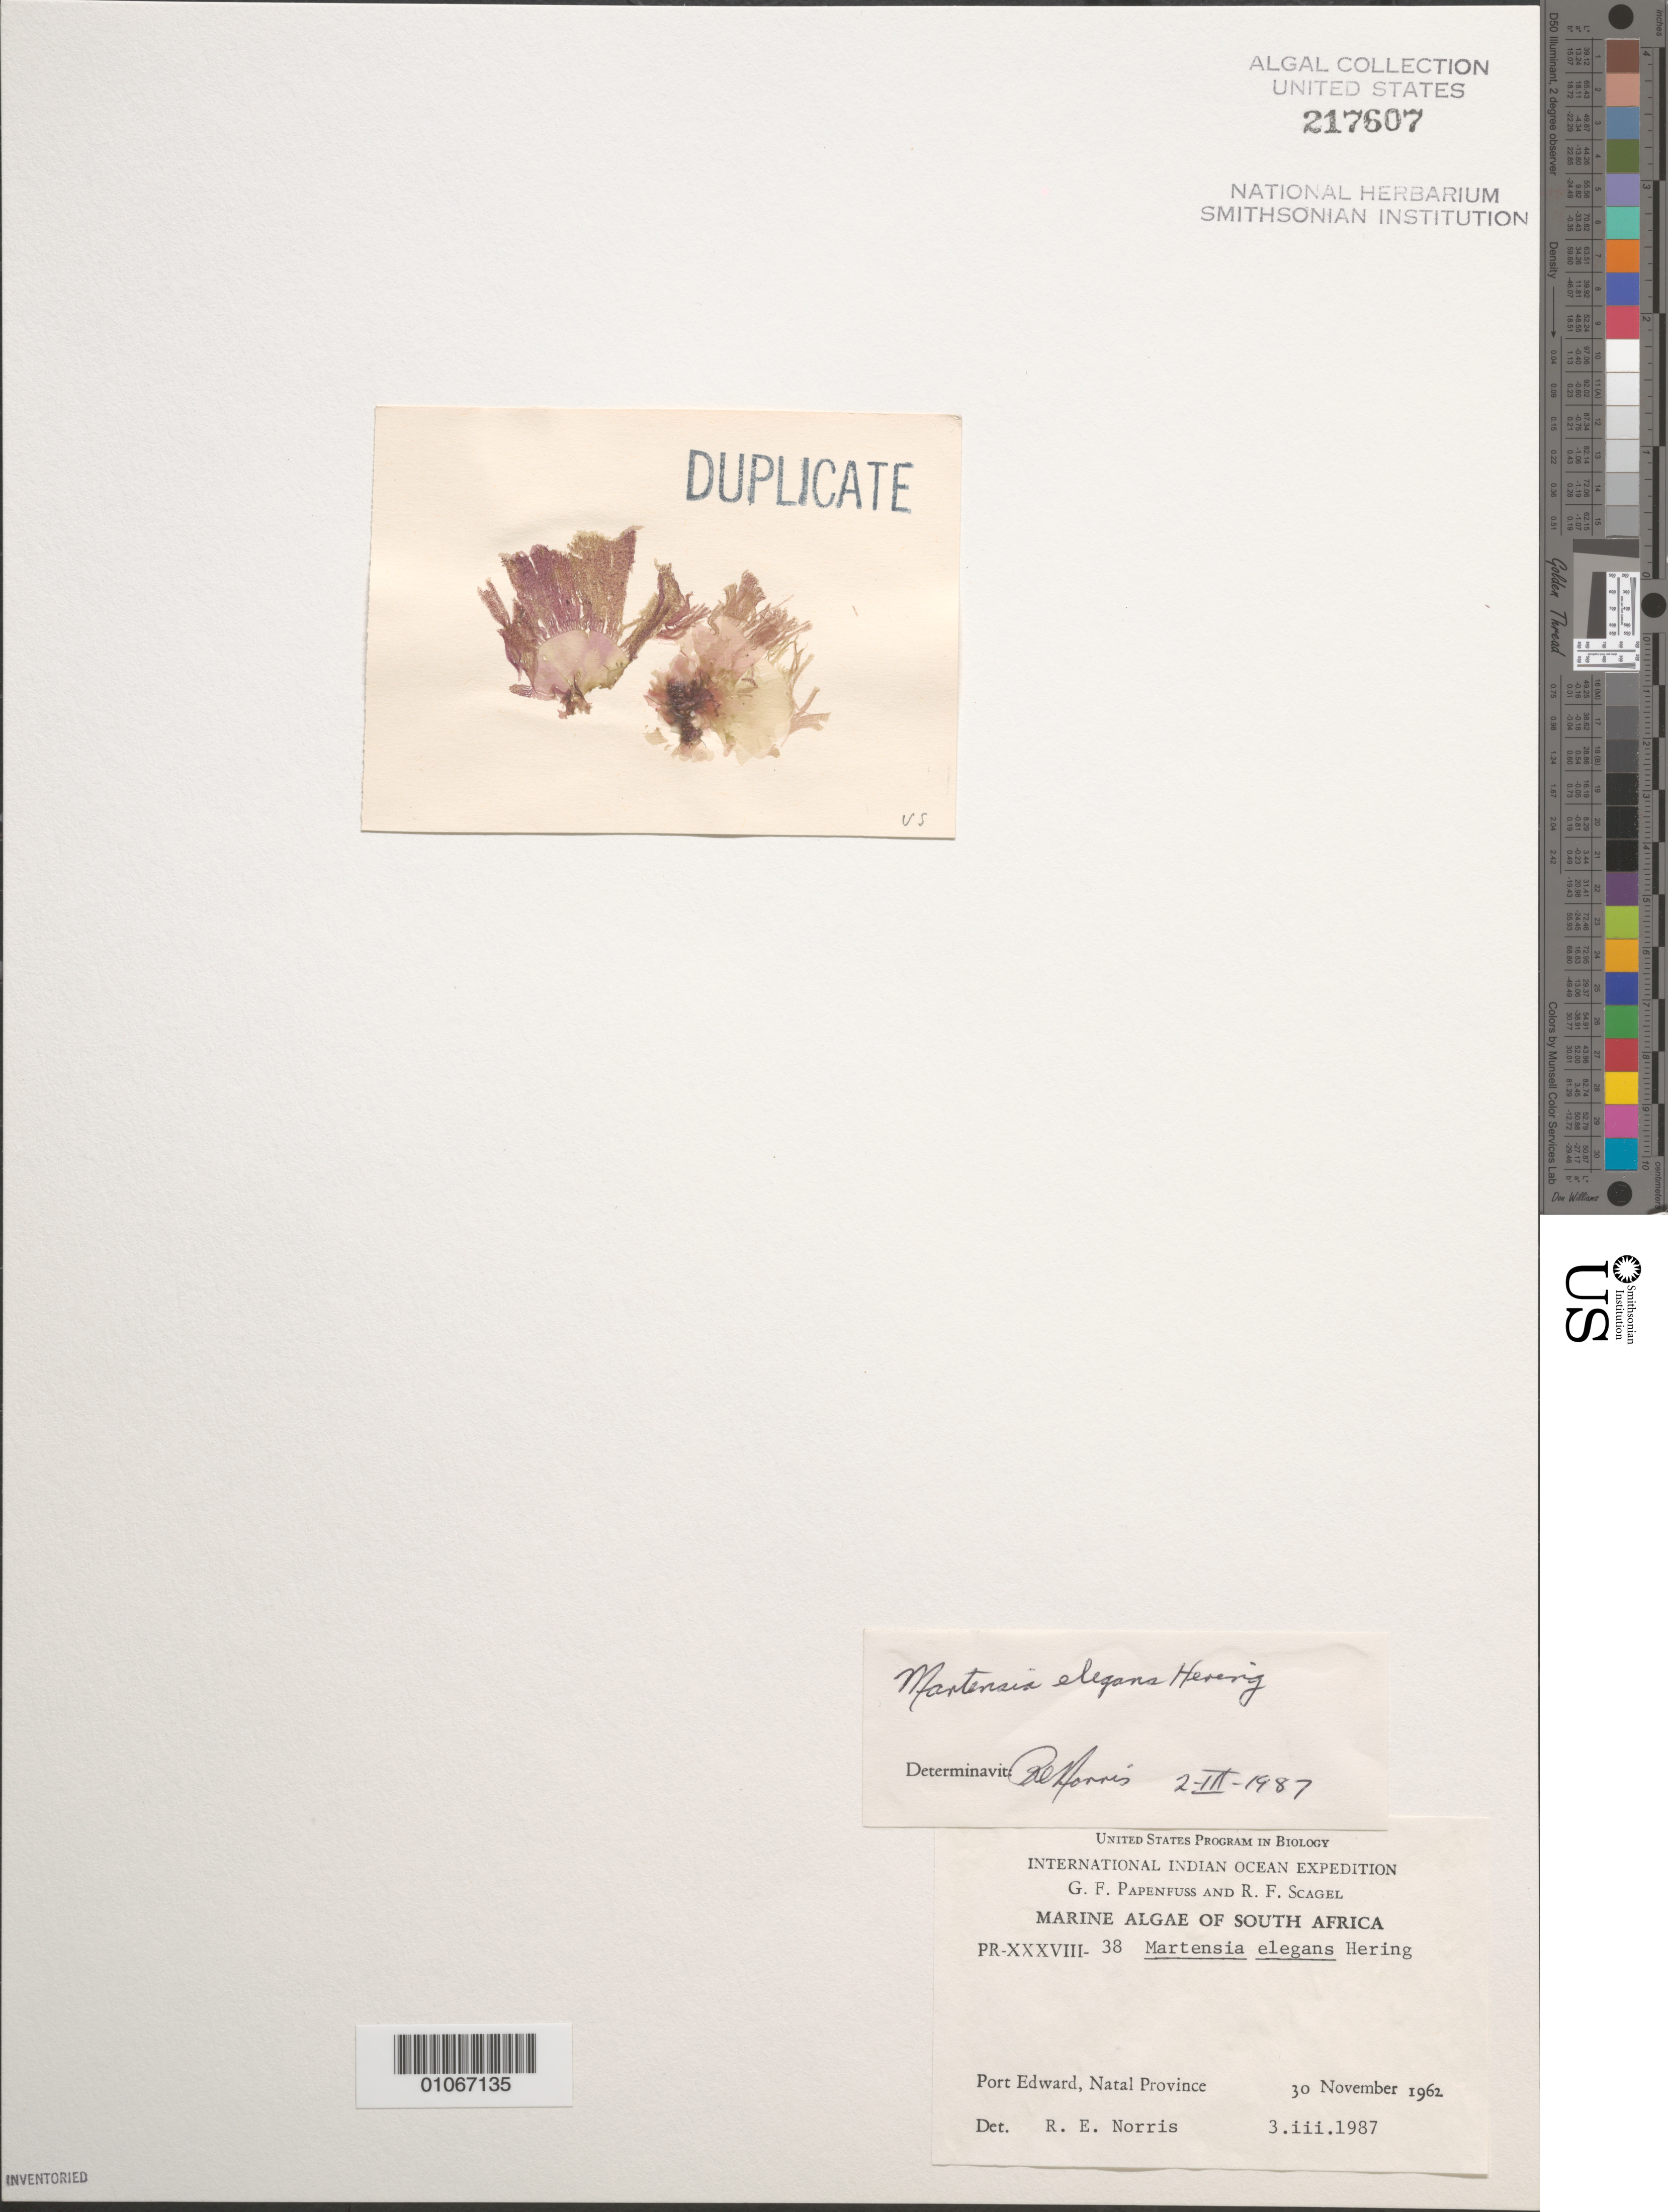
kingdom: Plantae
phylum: Rhodophyta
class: Florideophyceae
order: Ceramiales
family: Delesseriaceae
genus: Martensia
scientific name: Martensia elegans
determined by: Norris, R. E.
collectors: G. Papenfuss & R. F. Scagel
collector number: PR-XXXVIII-38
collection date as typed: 30 Nov 1962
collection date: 1962-11-30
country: South Africa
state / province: KwaZulu-Natal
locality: Port Edward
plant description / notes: International Indian Ocean Expedition, 1962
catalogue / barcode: US 217607